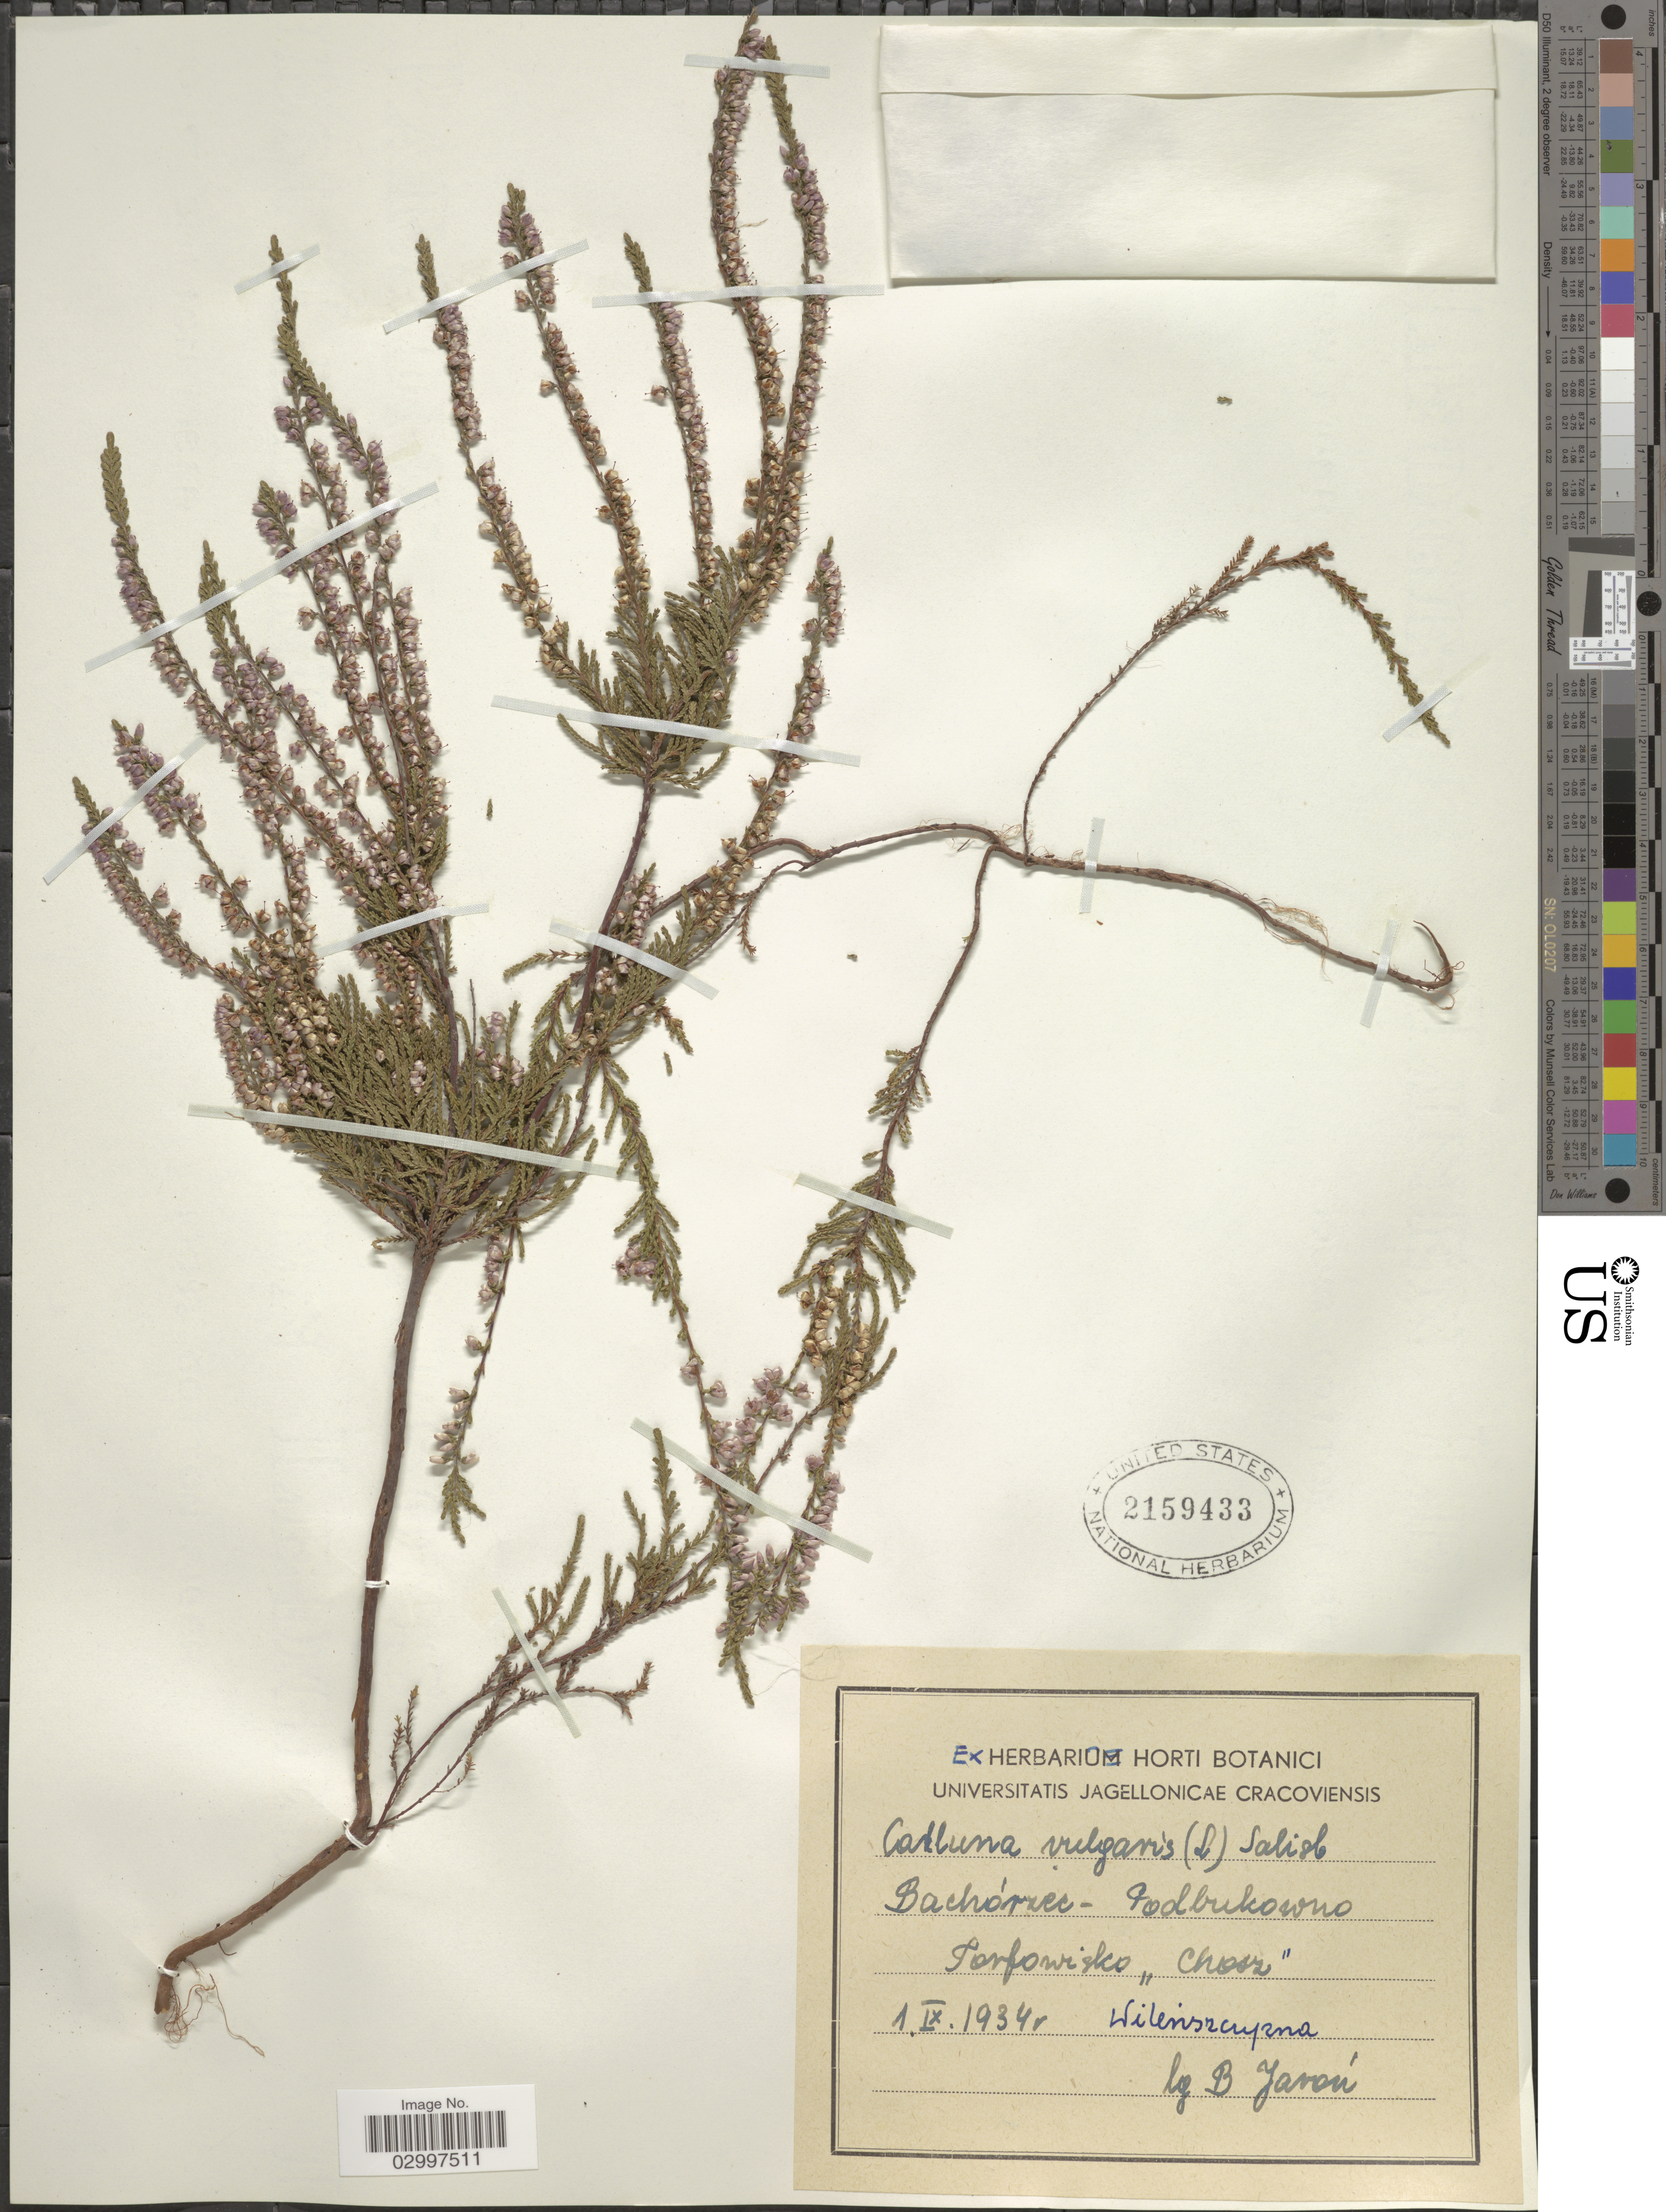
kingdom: Plantae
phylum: Tracheophyta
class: Magnoliopsida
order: Ericales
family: Ericaceae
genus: Calluna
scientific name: Calluna vulgaris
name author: (L.) Hull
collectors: B. Jaron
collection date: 1934-09-01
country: Poland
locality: Bachórrec - Podbukowno. Torfowisko "Chosz". [interpreted]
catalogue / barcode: US 2159433